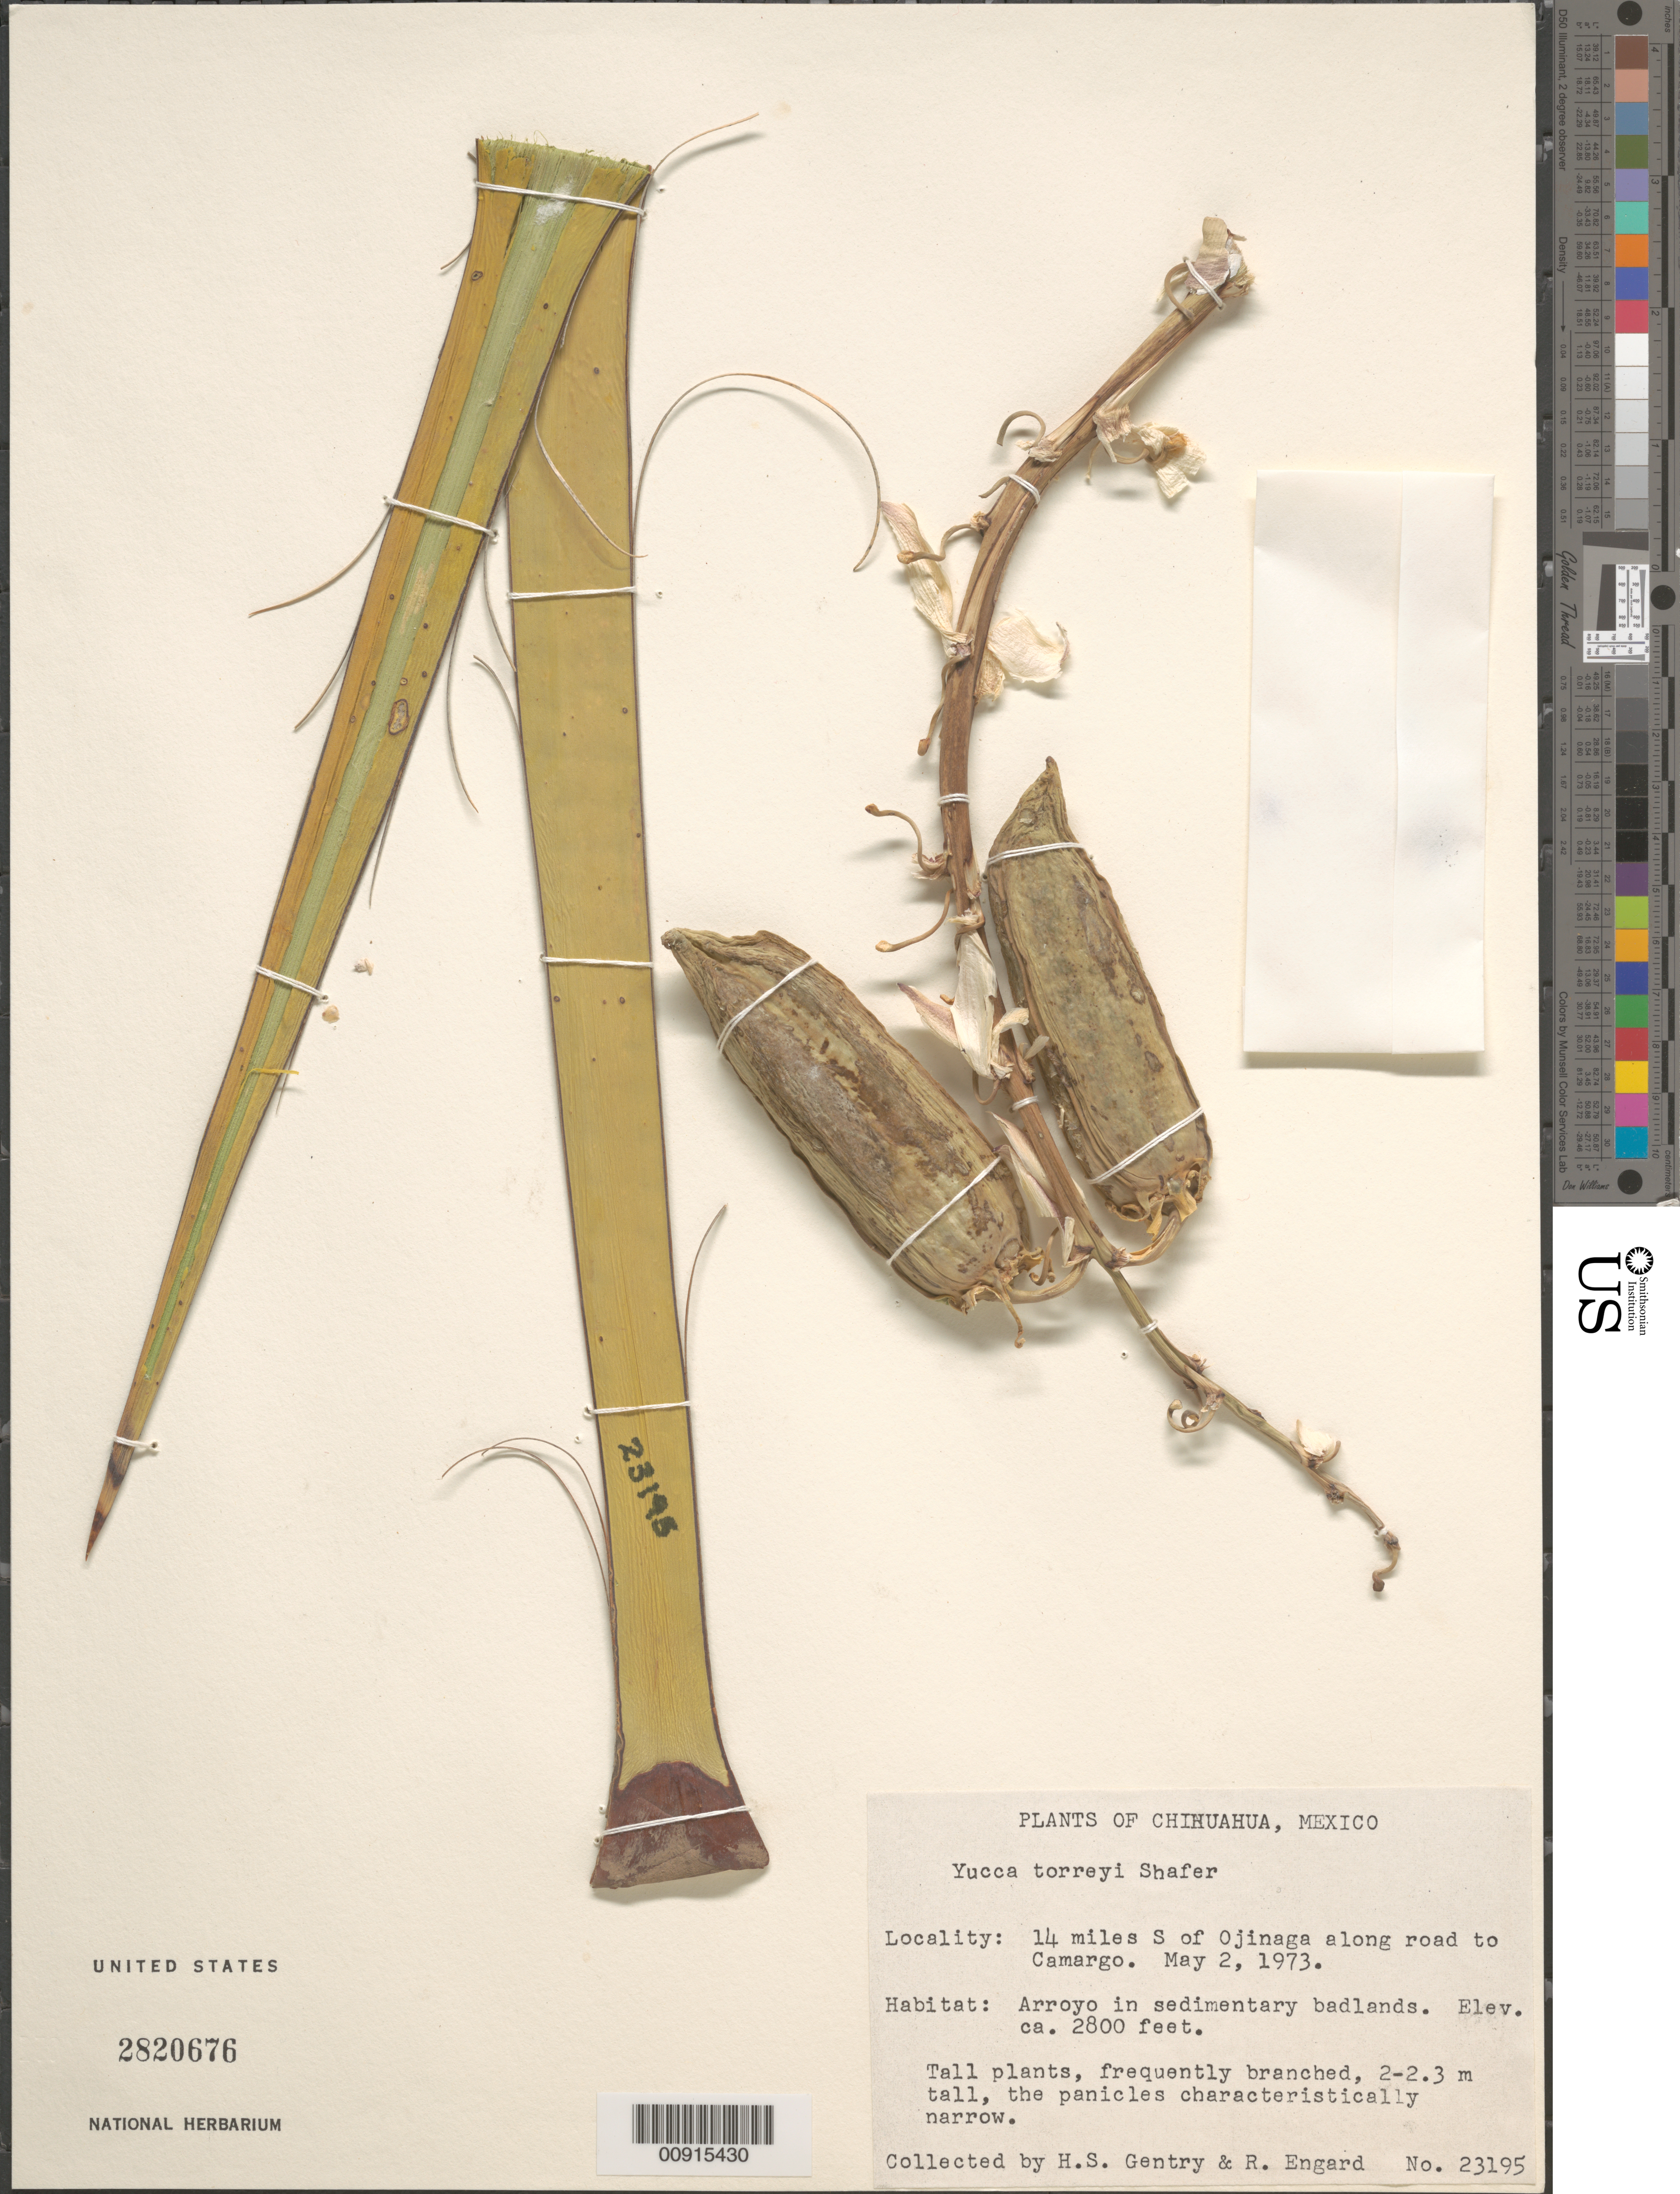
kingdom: Plantae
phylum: Tracheophyta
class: Liliopsida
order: Asparagales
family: Asparagaceae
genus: Yucca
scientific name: Yucca torreyi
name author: Shafer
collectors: H. S. Gentry & R. Engard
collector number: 23195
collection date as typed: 02 May 1973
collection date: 1973-05-02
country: Mexico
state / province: Chihuahua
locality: Chihuahua: 14 miles S of Ojinaga along road to Camargo.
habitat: Arroyo in sedimentary badlands.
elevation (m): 853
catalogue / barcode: US 2820676